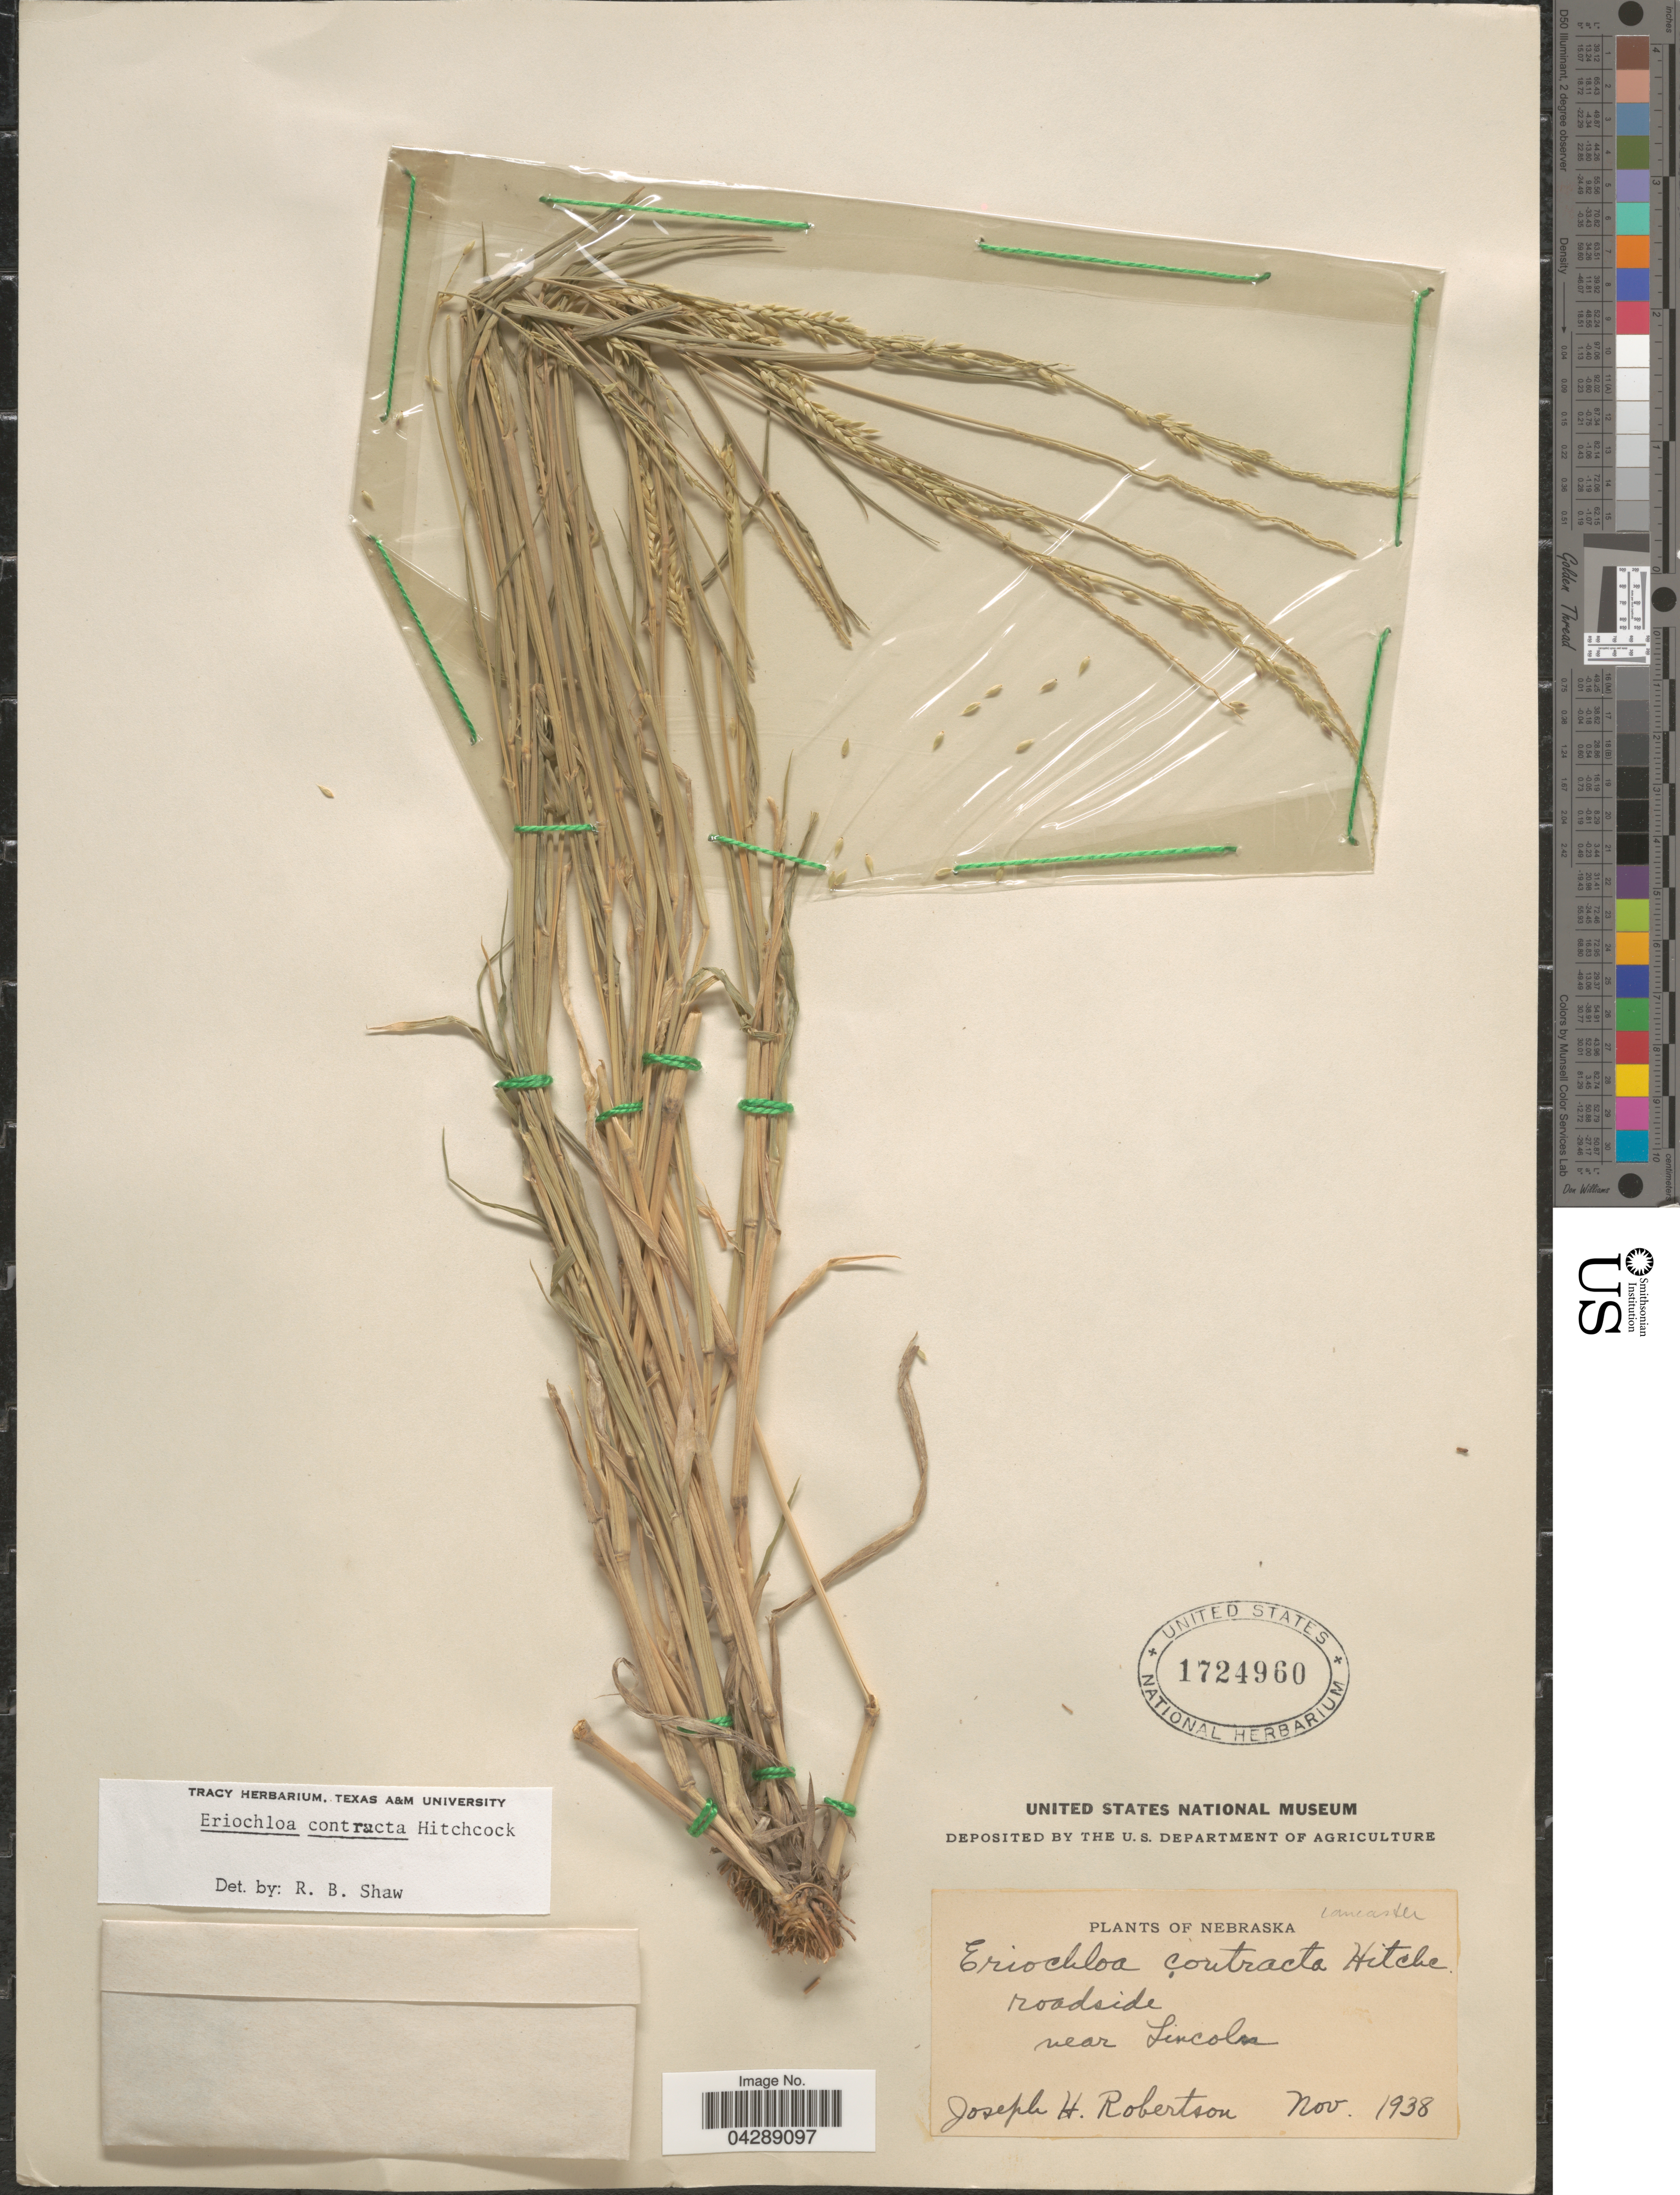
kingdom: Plantae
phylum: Tracheophyta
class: Liliopsida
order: Poales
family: Poaceae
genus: Eriochloa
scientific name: Eriochloa contracta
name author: Hitchc.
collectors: J. Robertson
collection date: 1938-11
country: United States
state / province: Nebraska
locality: Roadside near Lincoln.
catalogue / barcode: US 1724960